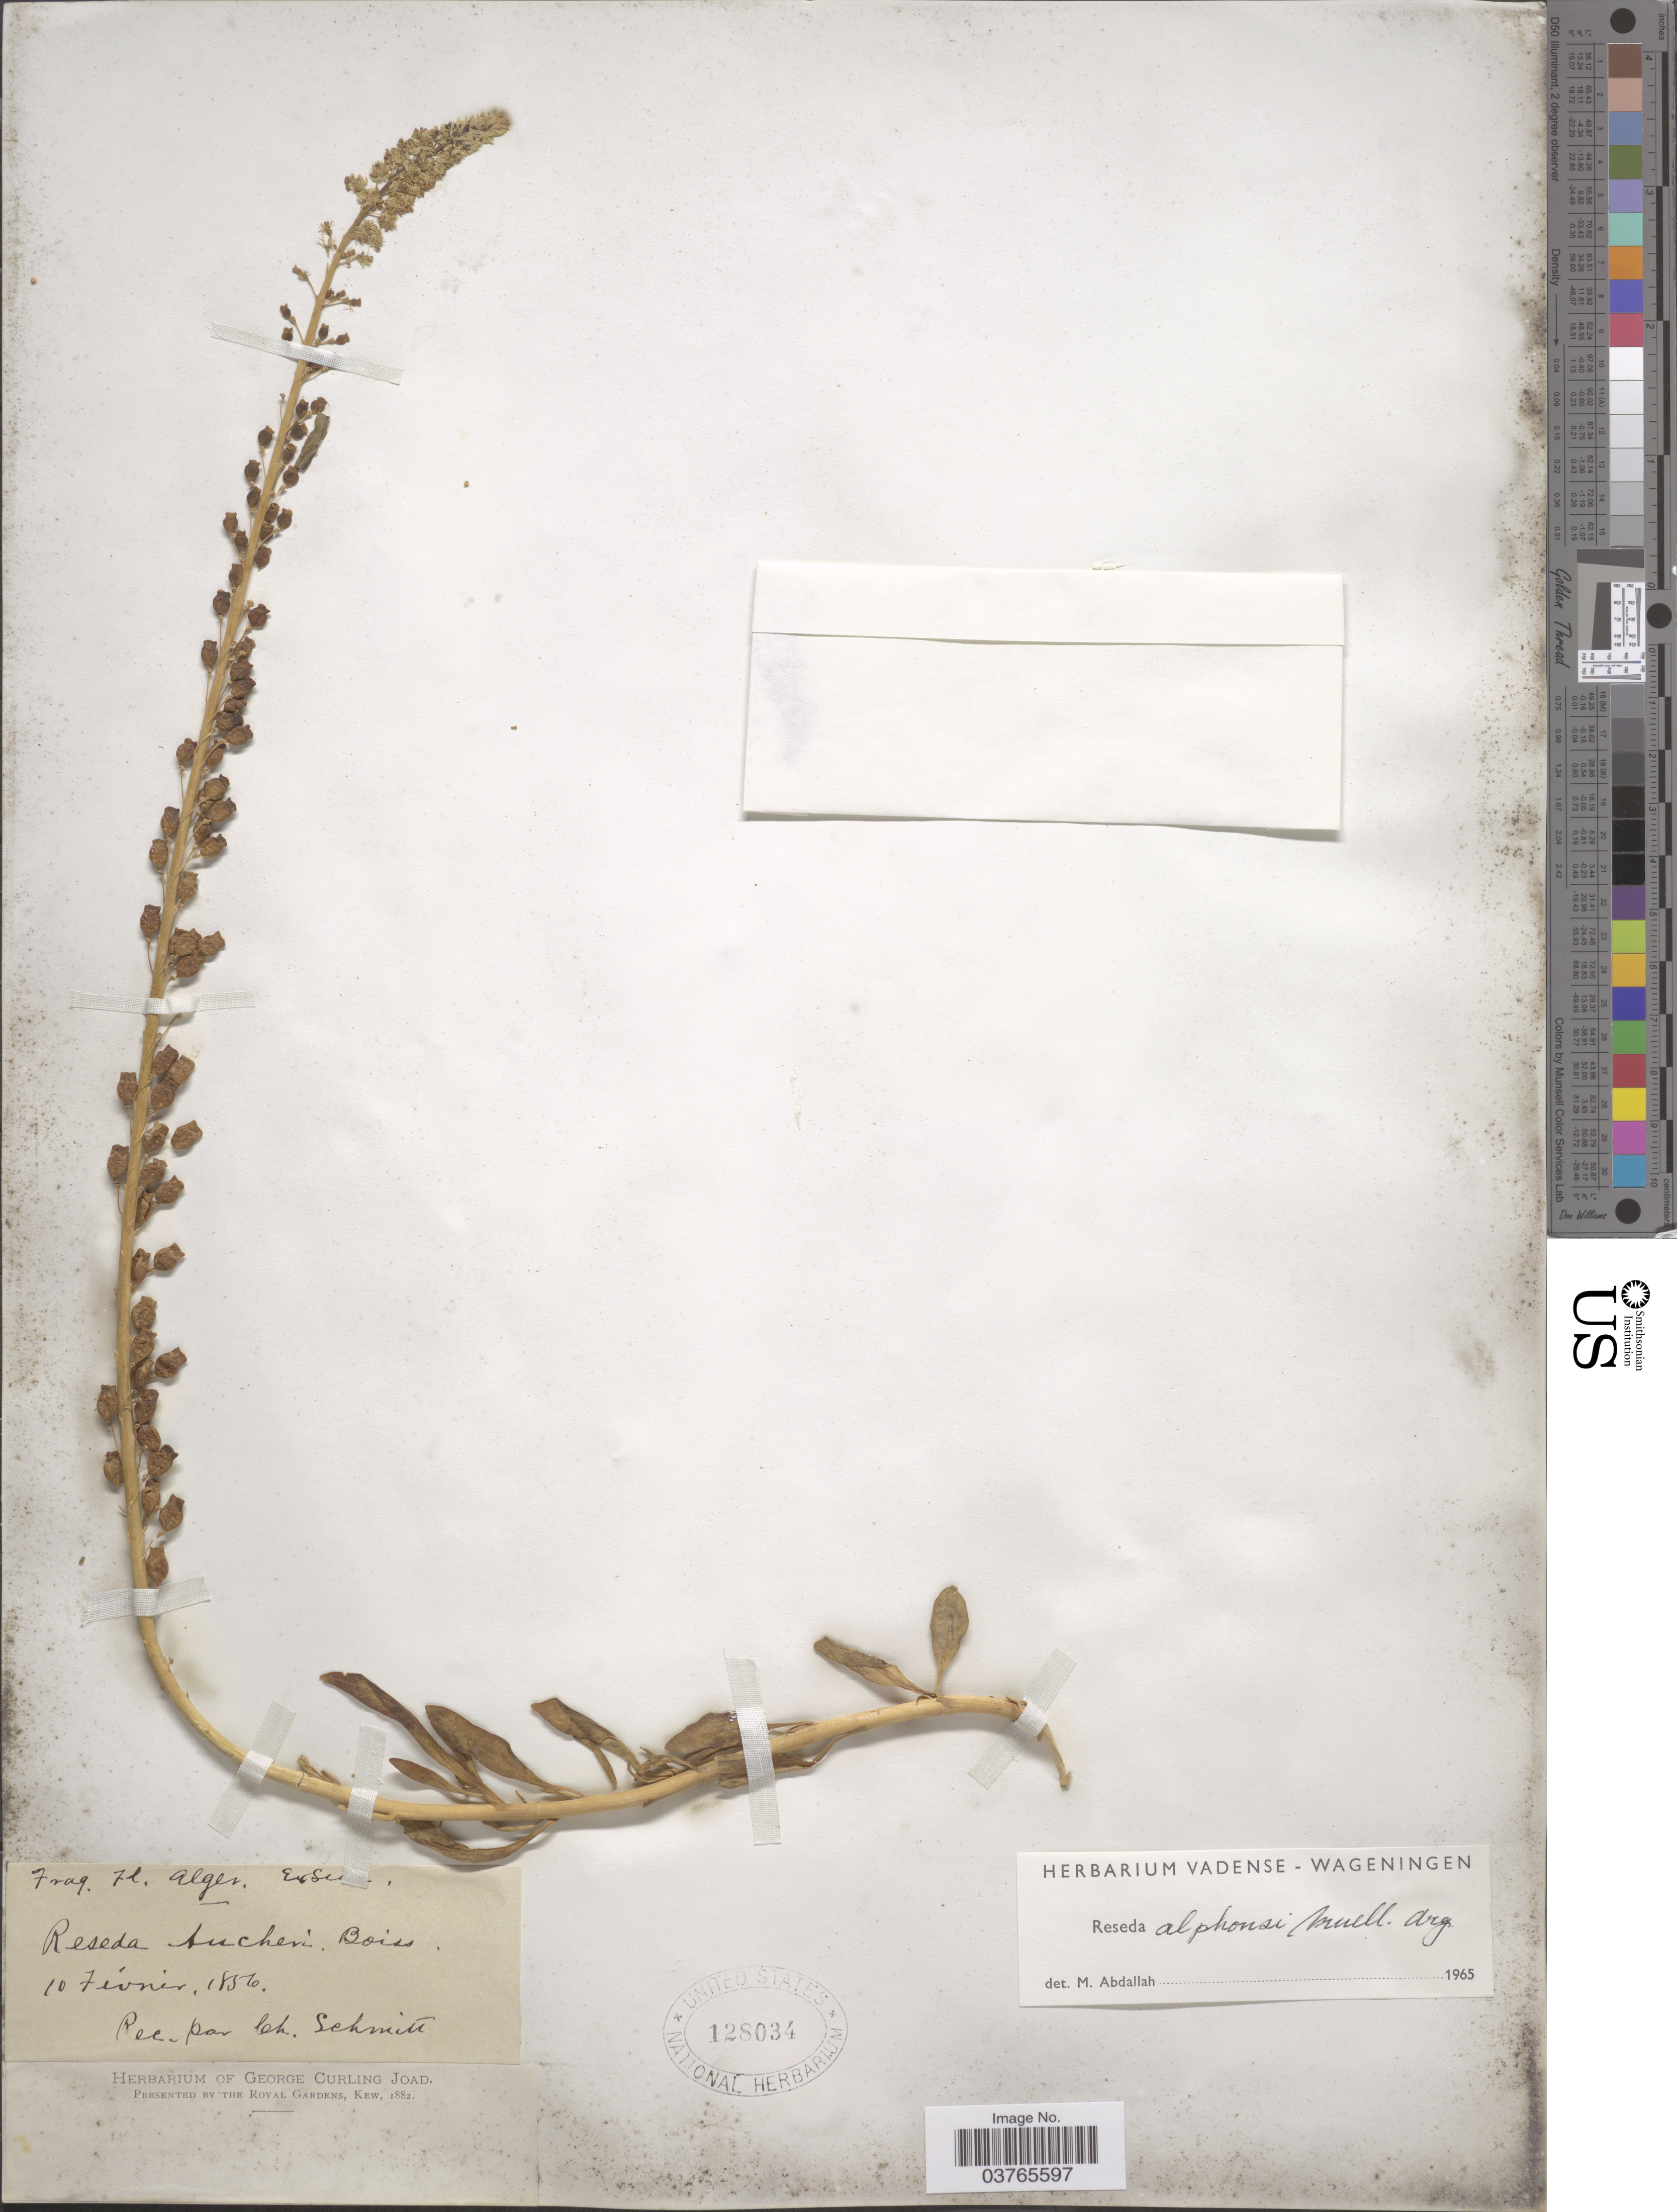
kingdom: Plantae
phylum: Tracheophyta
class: Magnoliopsida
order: Brassicales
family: Resedaceae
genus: Reseda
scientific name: Reseda alphonsii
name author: Müll. Arg.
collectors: C. Schmitt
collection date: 1856-02-10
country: Algeria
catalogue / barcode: US 128034